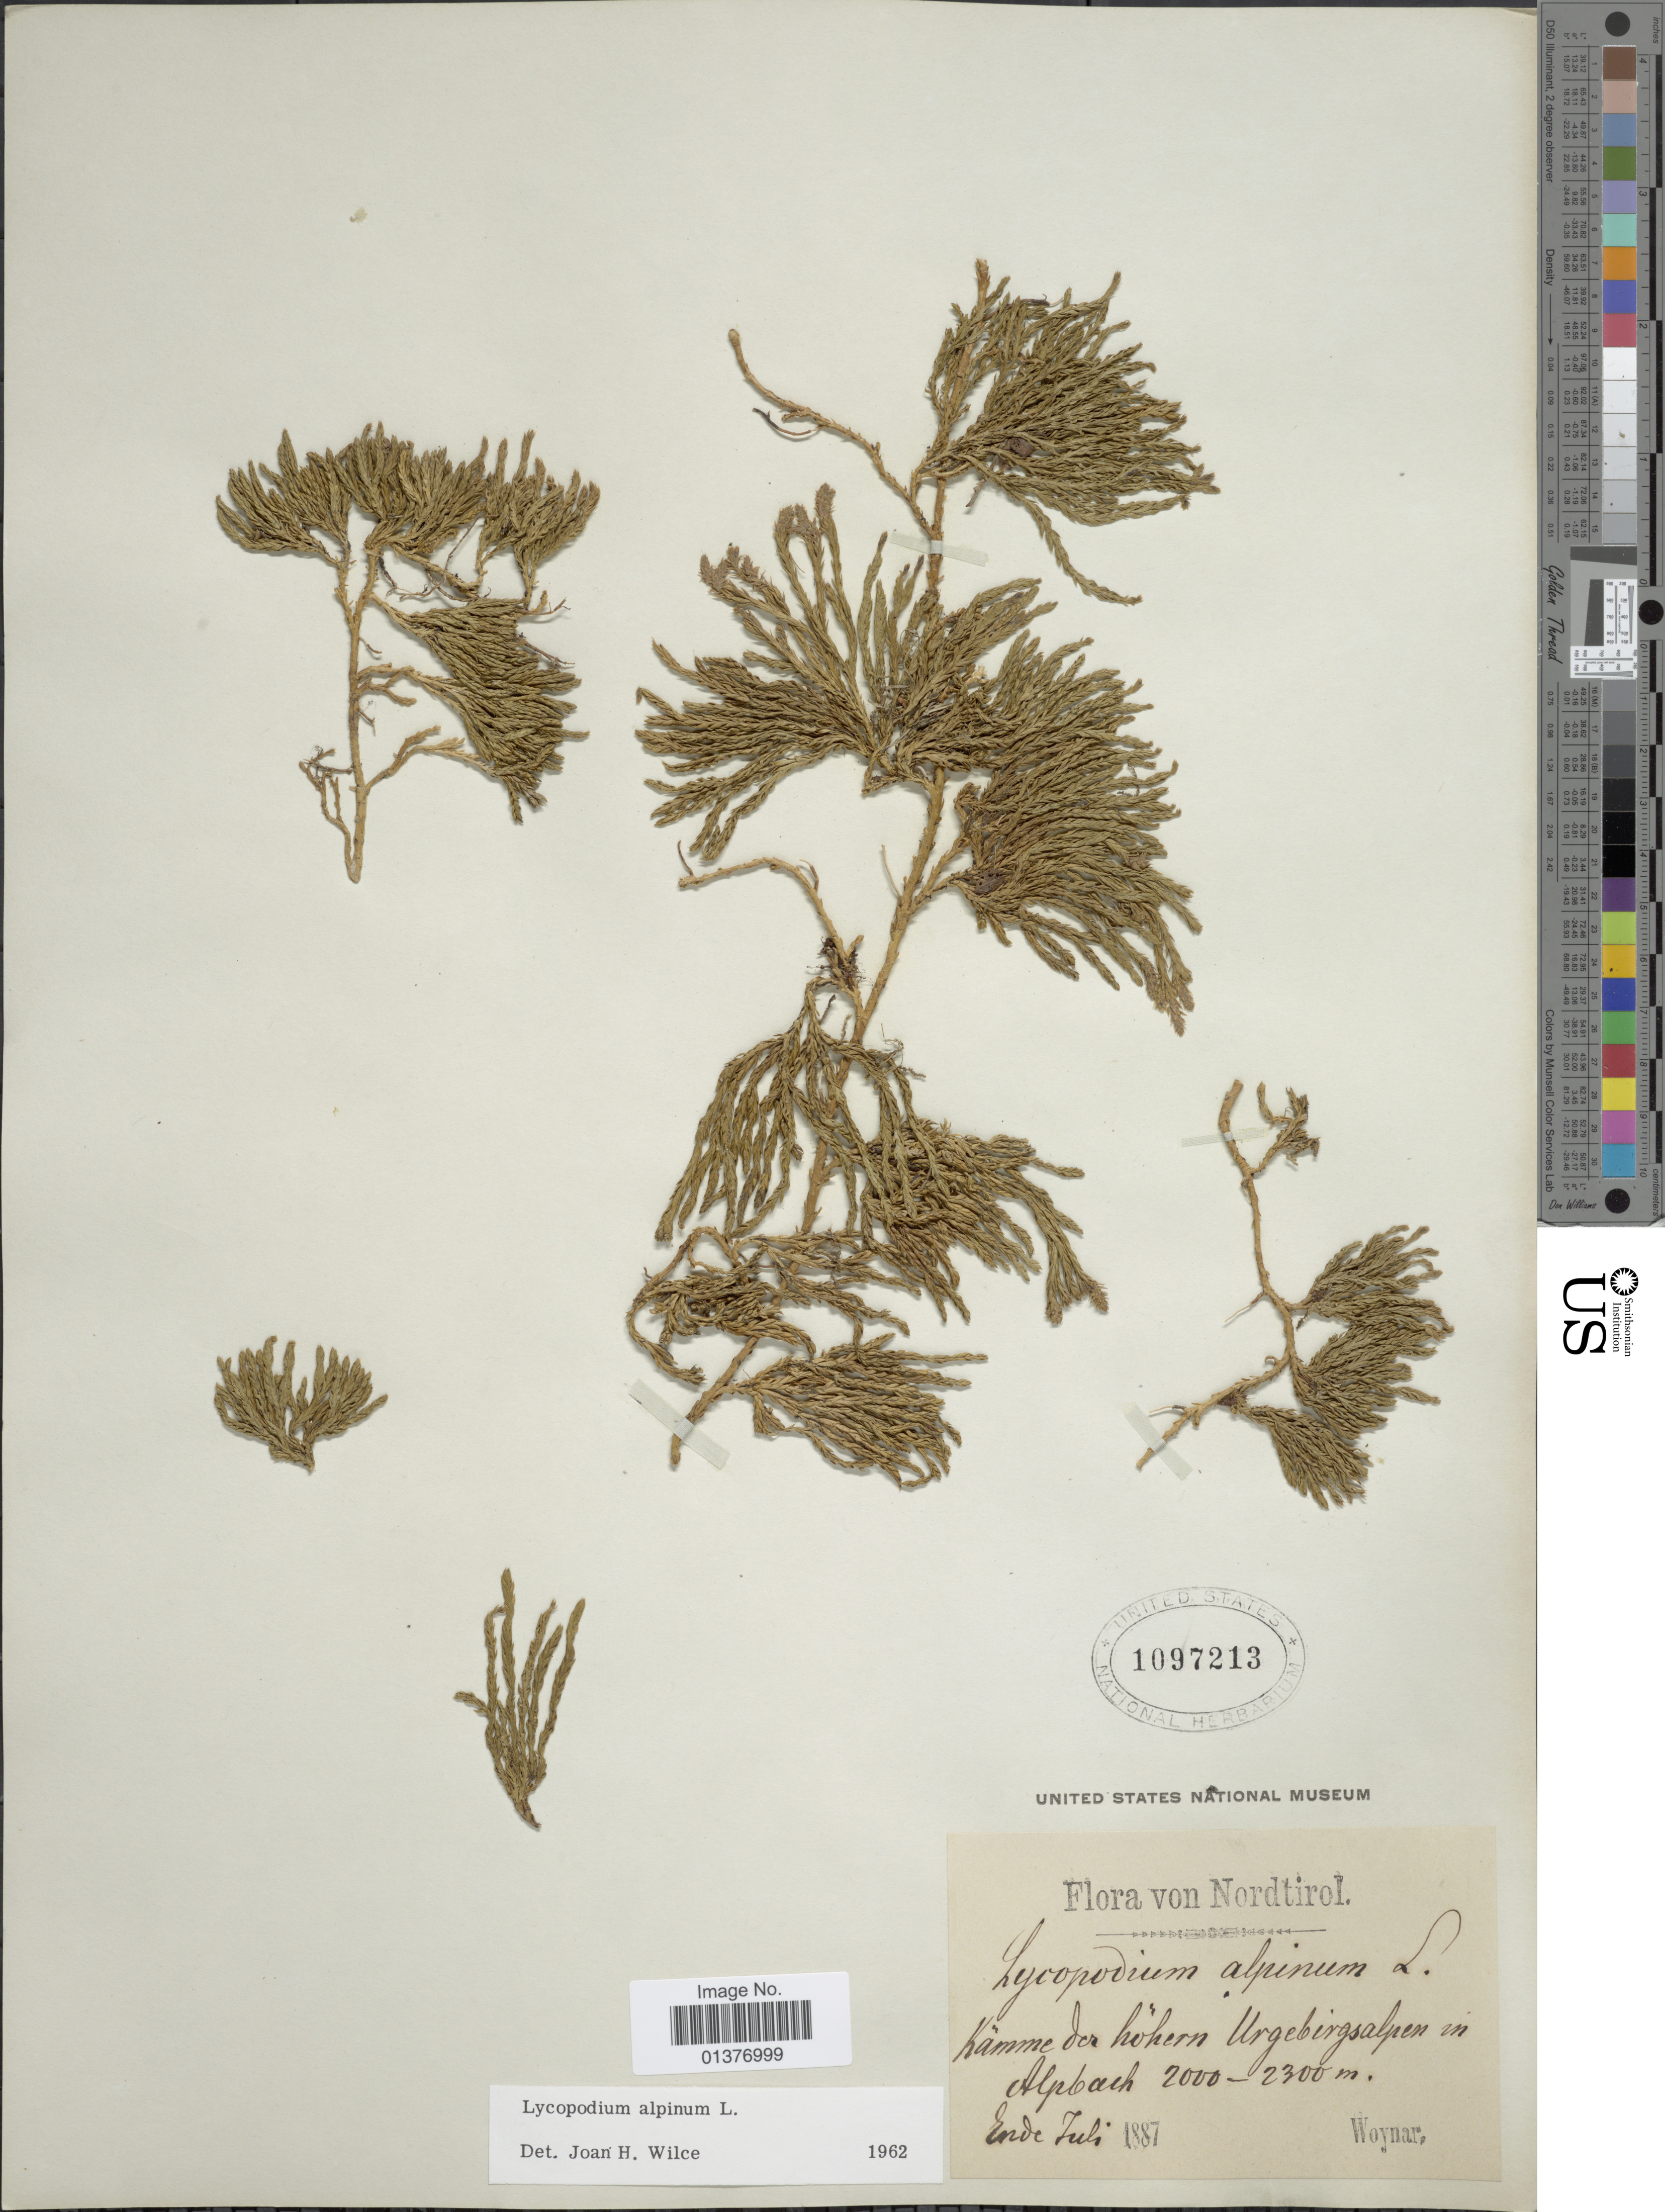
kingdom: Plantae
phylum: Tracheophyta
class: Lycopodiopsida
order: Lycopodiales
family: Lycopodiaceae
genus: Diphasiastrum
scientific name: Diphasiastrum alpinum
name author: (L.) Holub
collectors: -. Woynar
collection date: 1887-07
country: Austria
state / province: Tirol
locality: NordTirol, Kamme der hohern Urgebirgsalpen in Alpbach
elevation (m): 2000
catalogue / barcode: US 1097213